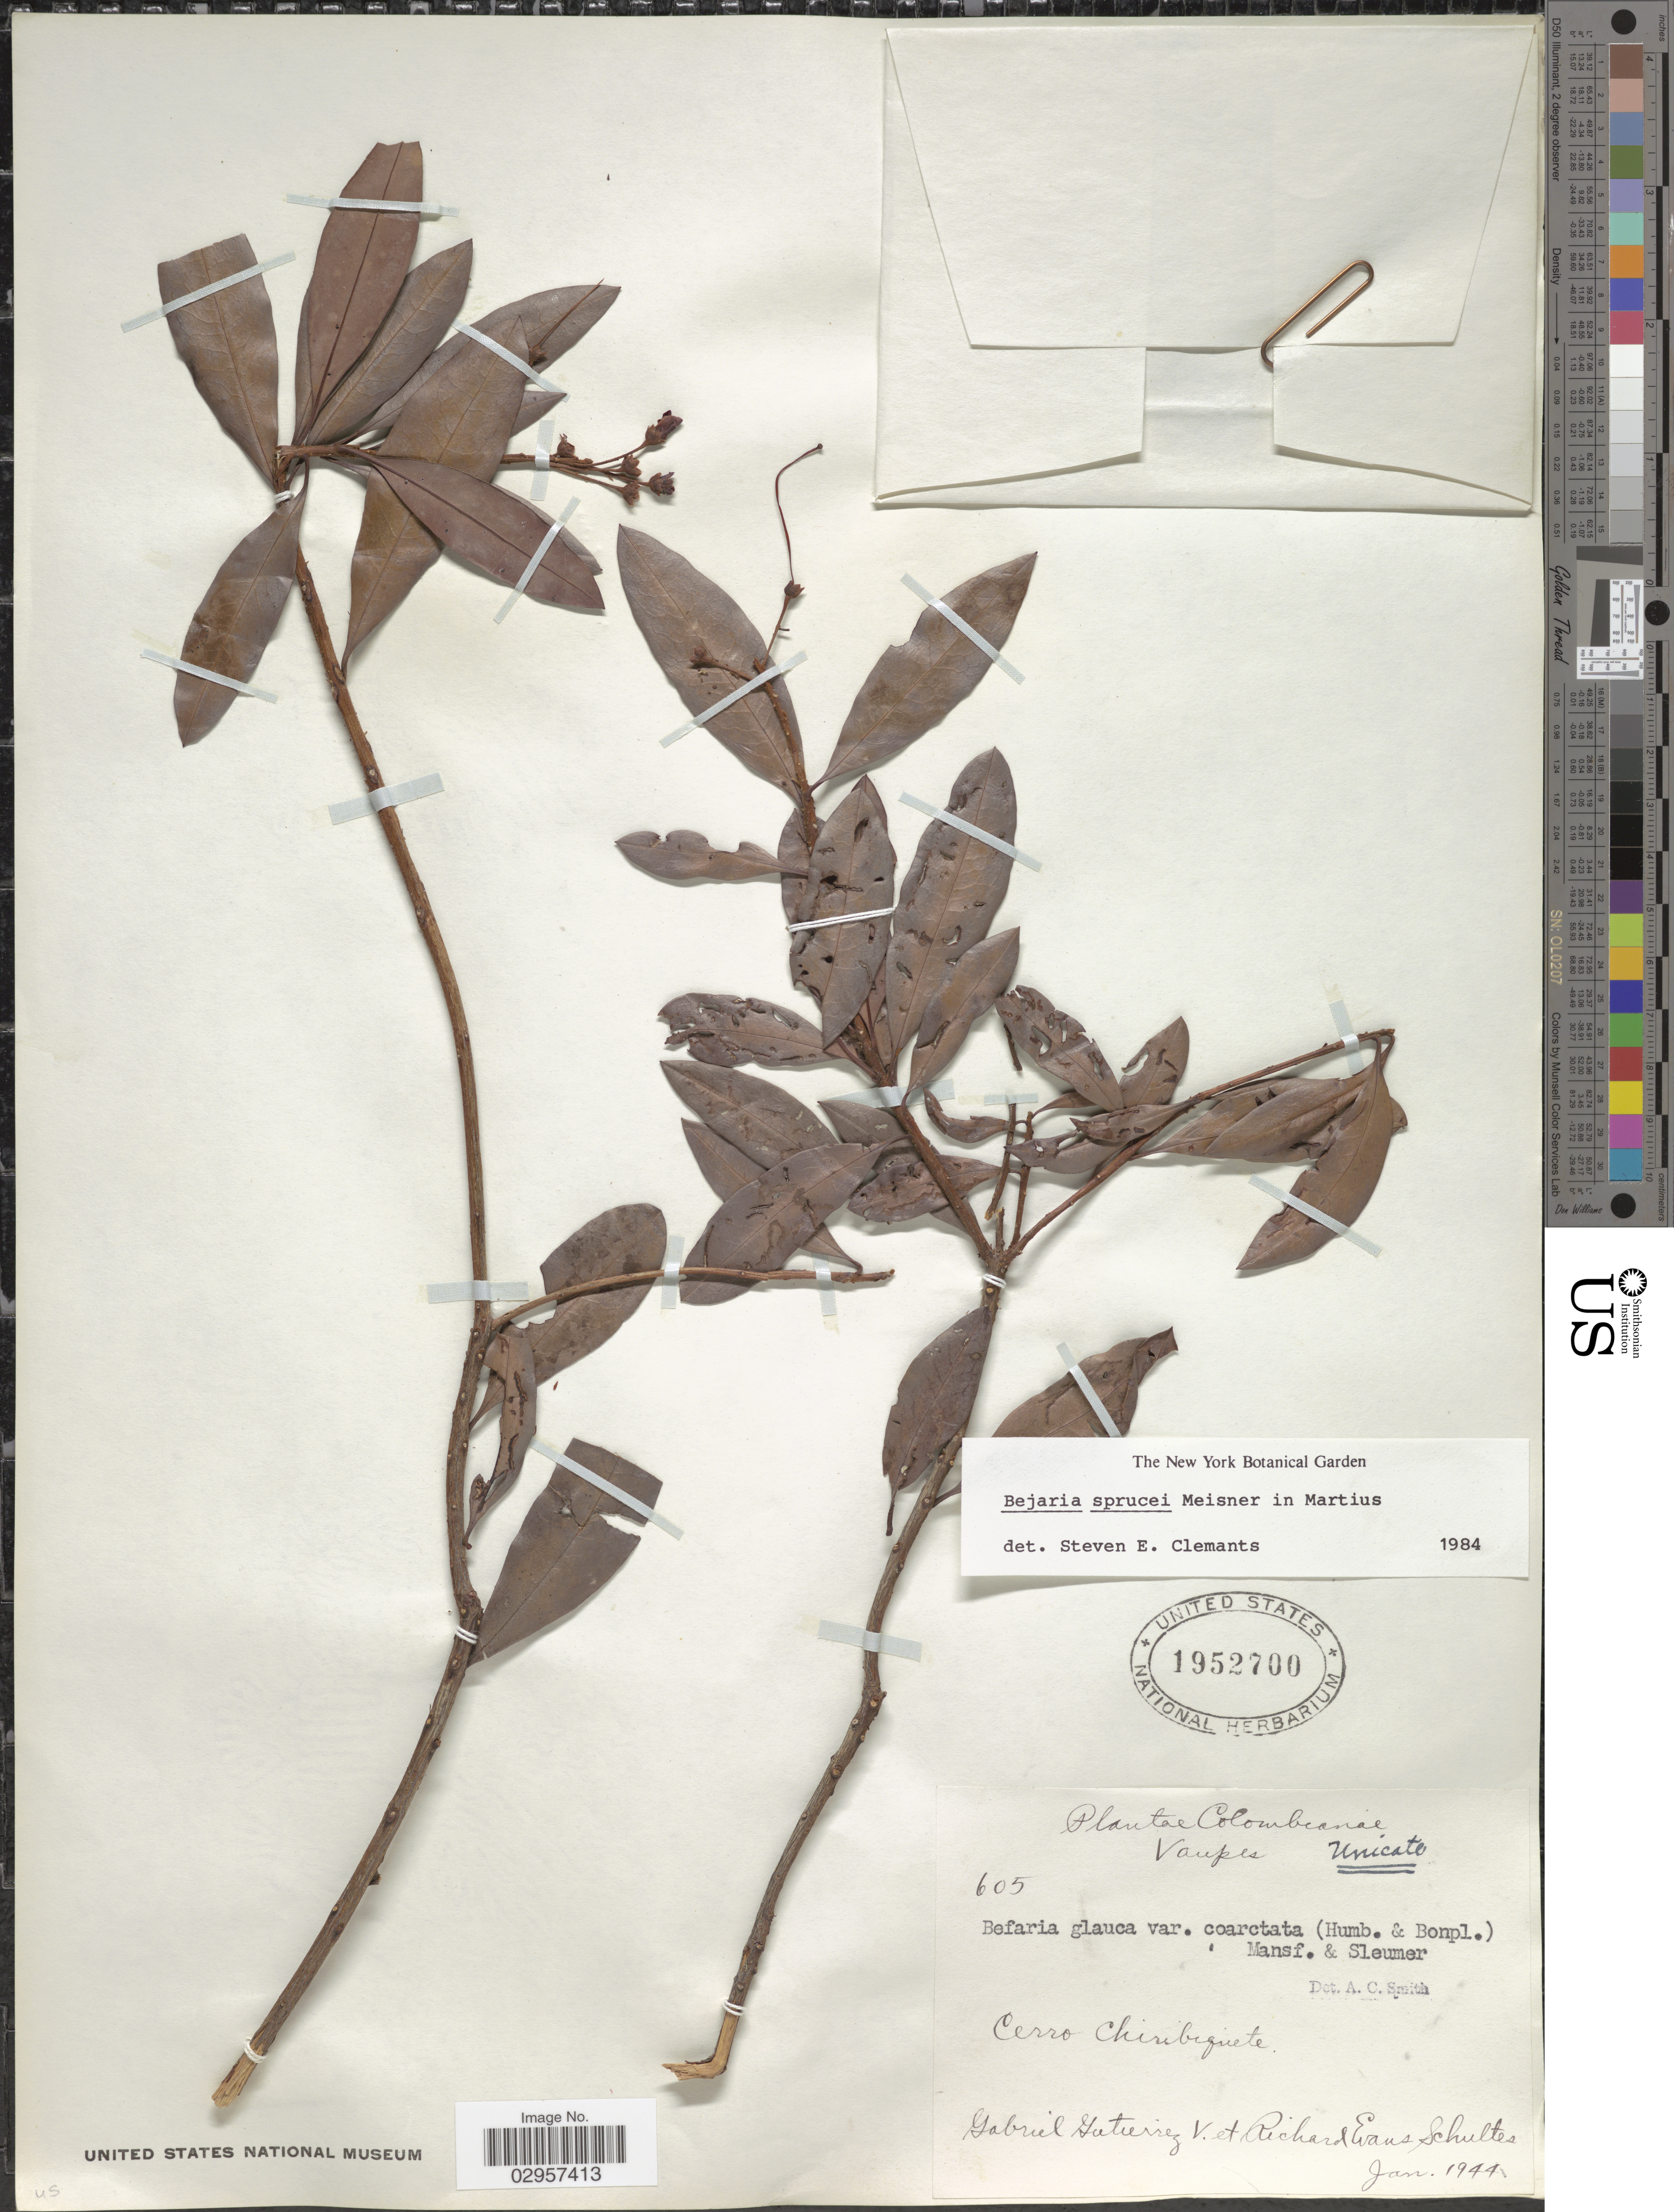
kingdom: Plantae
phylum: Tracheophyta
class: Magnoliopsida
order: Ericales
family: Ericaceae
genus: Befaria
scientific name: Befaria sprucei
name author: Meisn.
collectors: G. Gutiérrez V. & R. E. Schultes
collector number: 605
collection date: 1944-01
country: Colombia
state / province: Vaupés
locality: Cerro Chiribiquete.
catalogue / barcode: US 1952700